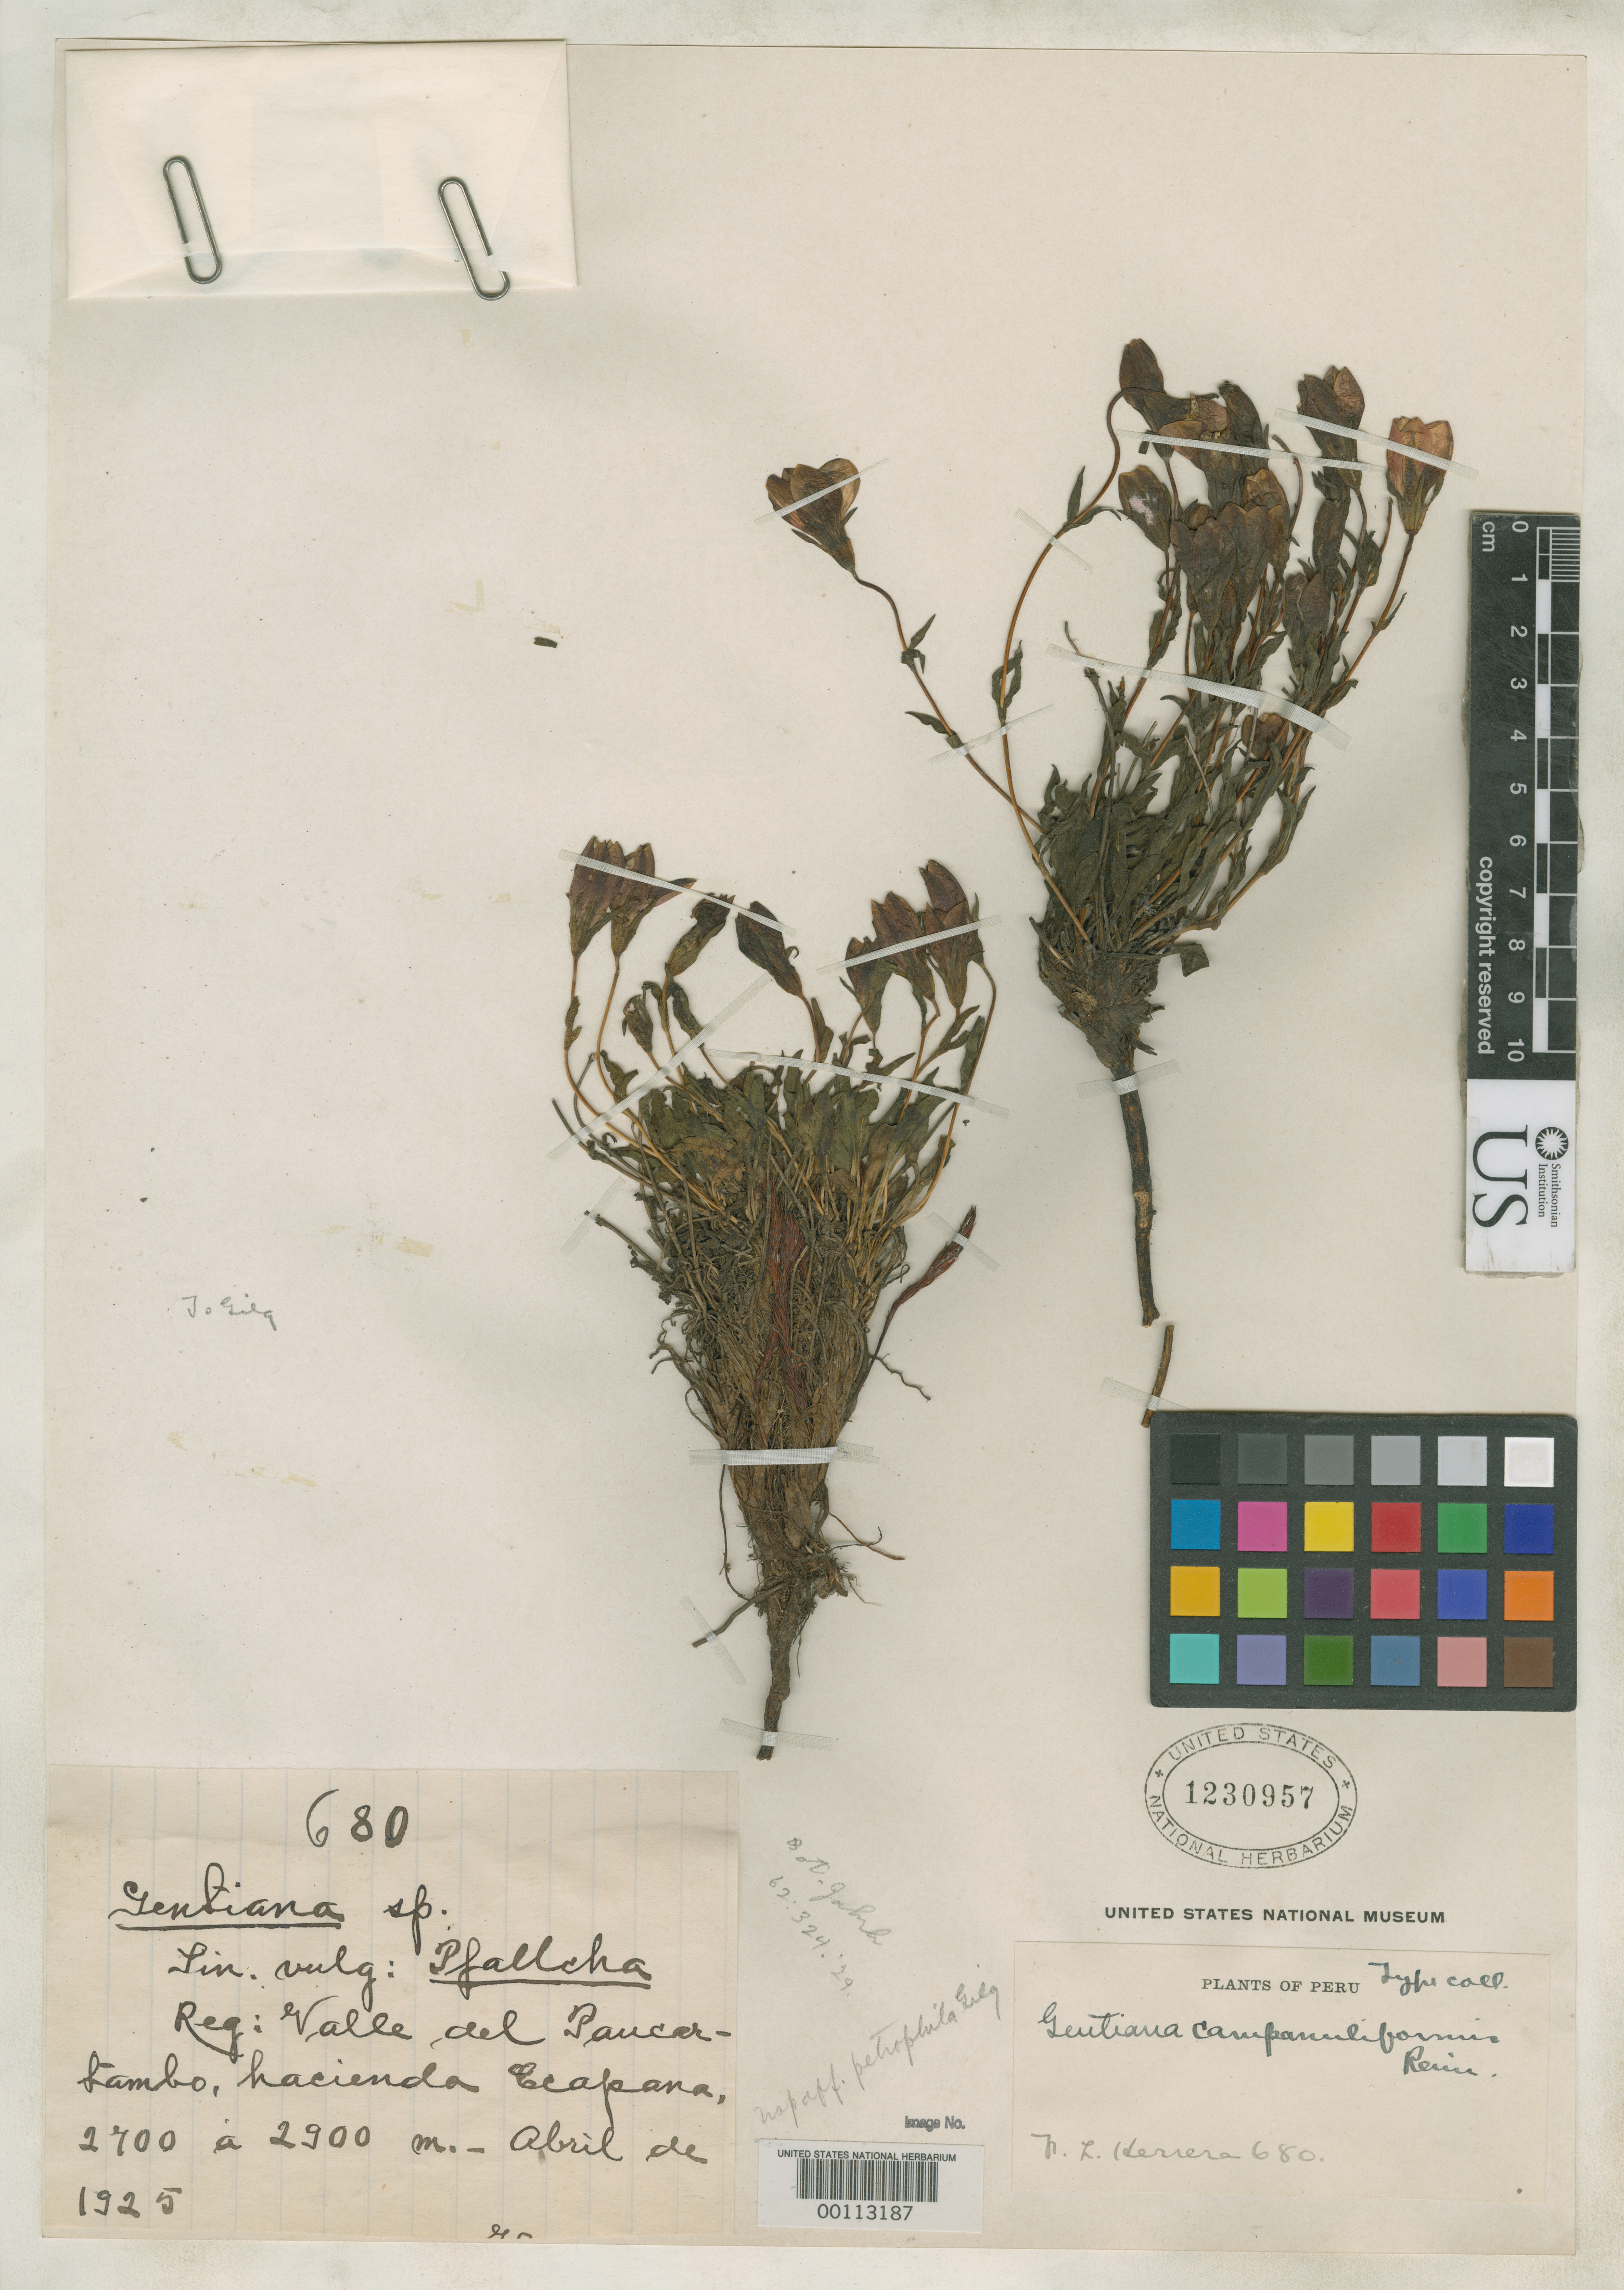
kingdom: Plantae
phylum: Tracheophyta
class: Magnoliopsida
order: Gentianales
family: Gentianaceae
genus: Gentiana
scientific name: Gentiana campanuliformis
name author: Reimers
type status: Isotype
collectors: F. L. Herrera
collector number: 680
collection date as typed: Apr 1925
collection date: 1925-04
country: Peru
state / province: Junín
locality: Paucartambo Valley, Hacienda Capana.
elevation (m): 2800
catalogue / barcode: US 1230957